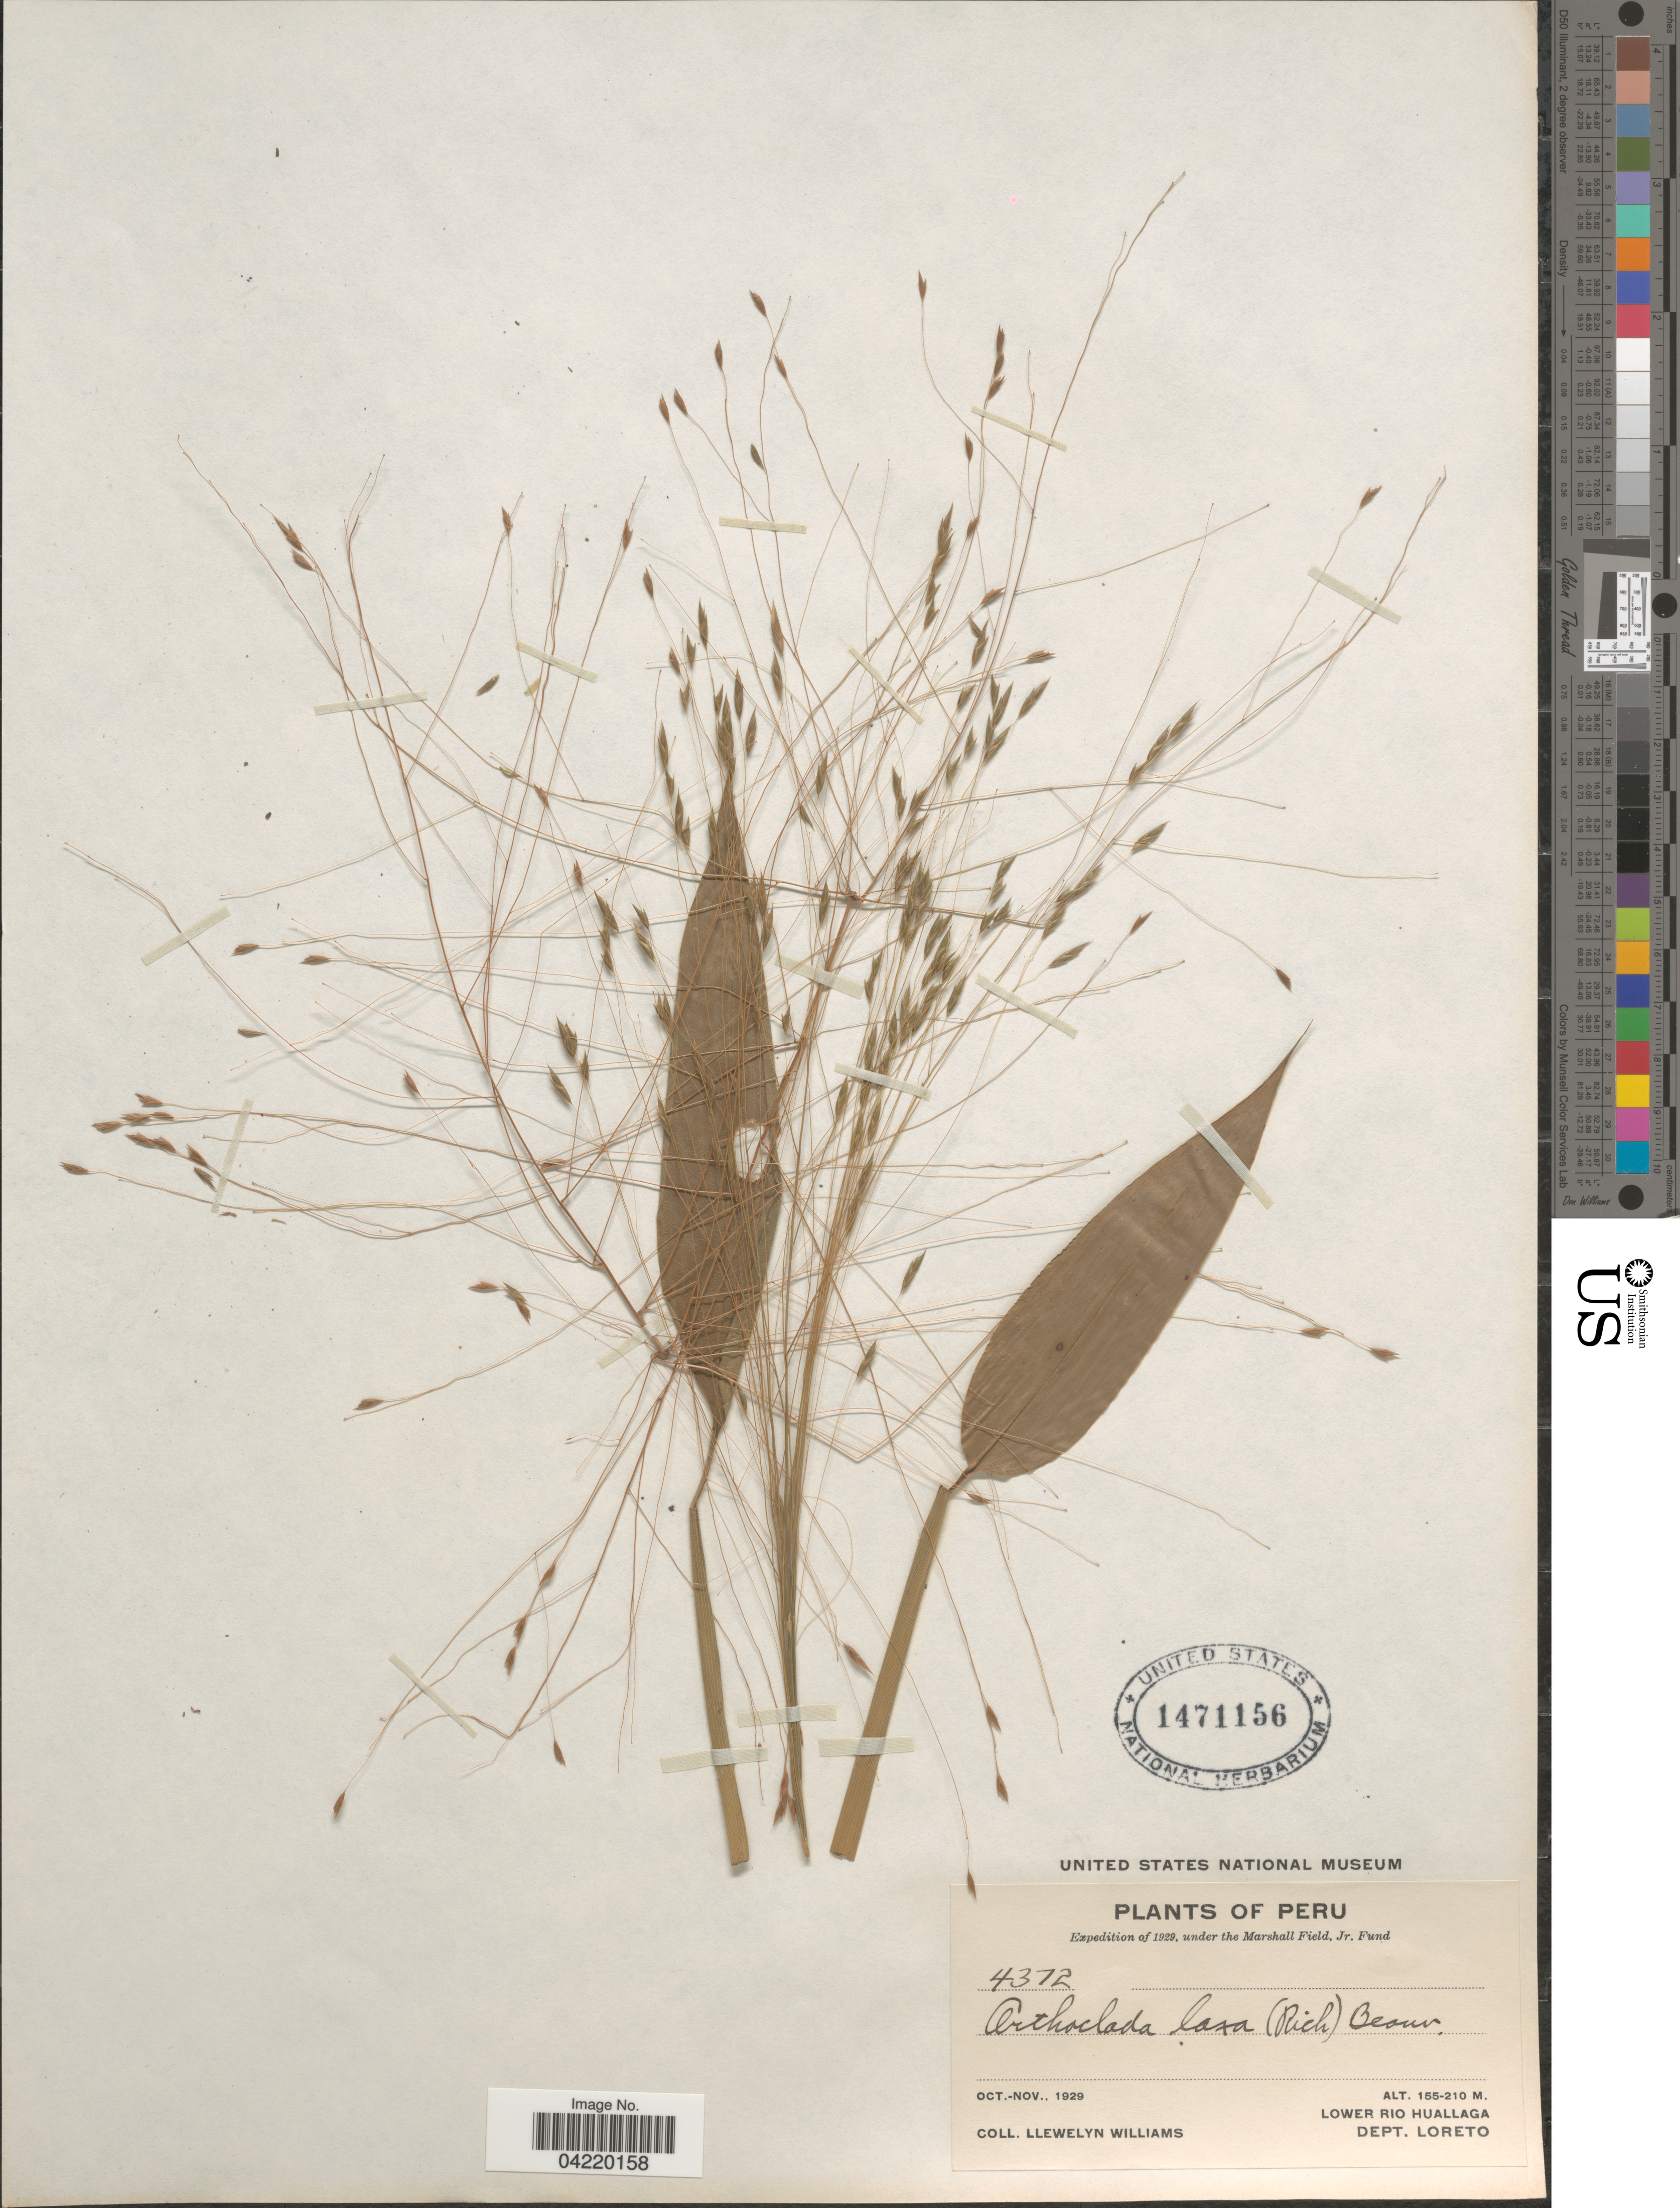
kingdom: Plantae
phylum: Tracheophyta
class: Liliopsida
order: Poales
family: Poaceae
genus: Orthoclada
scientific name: Orthoclada laxa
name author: P. Beauv.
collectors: Ll. Williams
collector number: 4372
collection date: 1929-10/1929-11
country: Peru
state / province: Loreto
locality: Expedition of 1929, under the Marshall Field, Jr. Fund. Lower Rio Huallaga. Dept. Loreto.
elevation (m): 155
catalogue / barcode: US 1471156